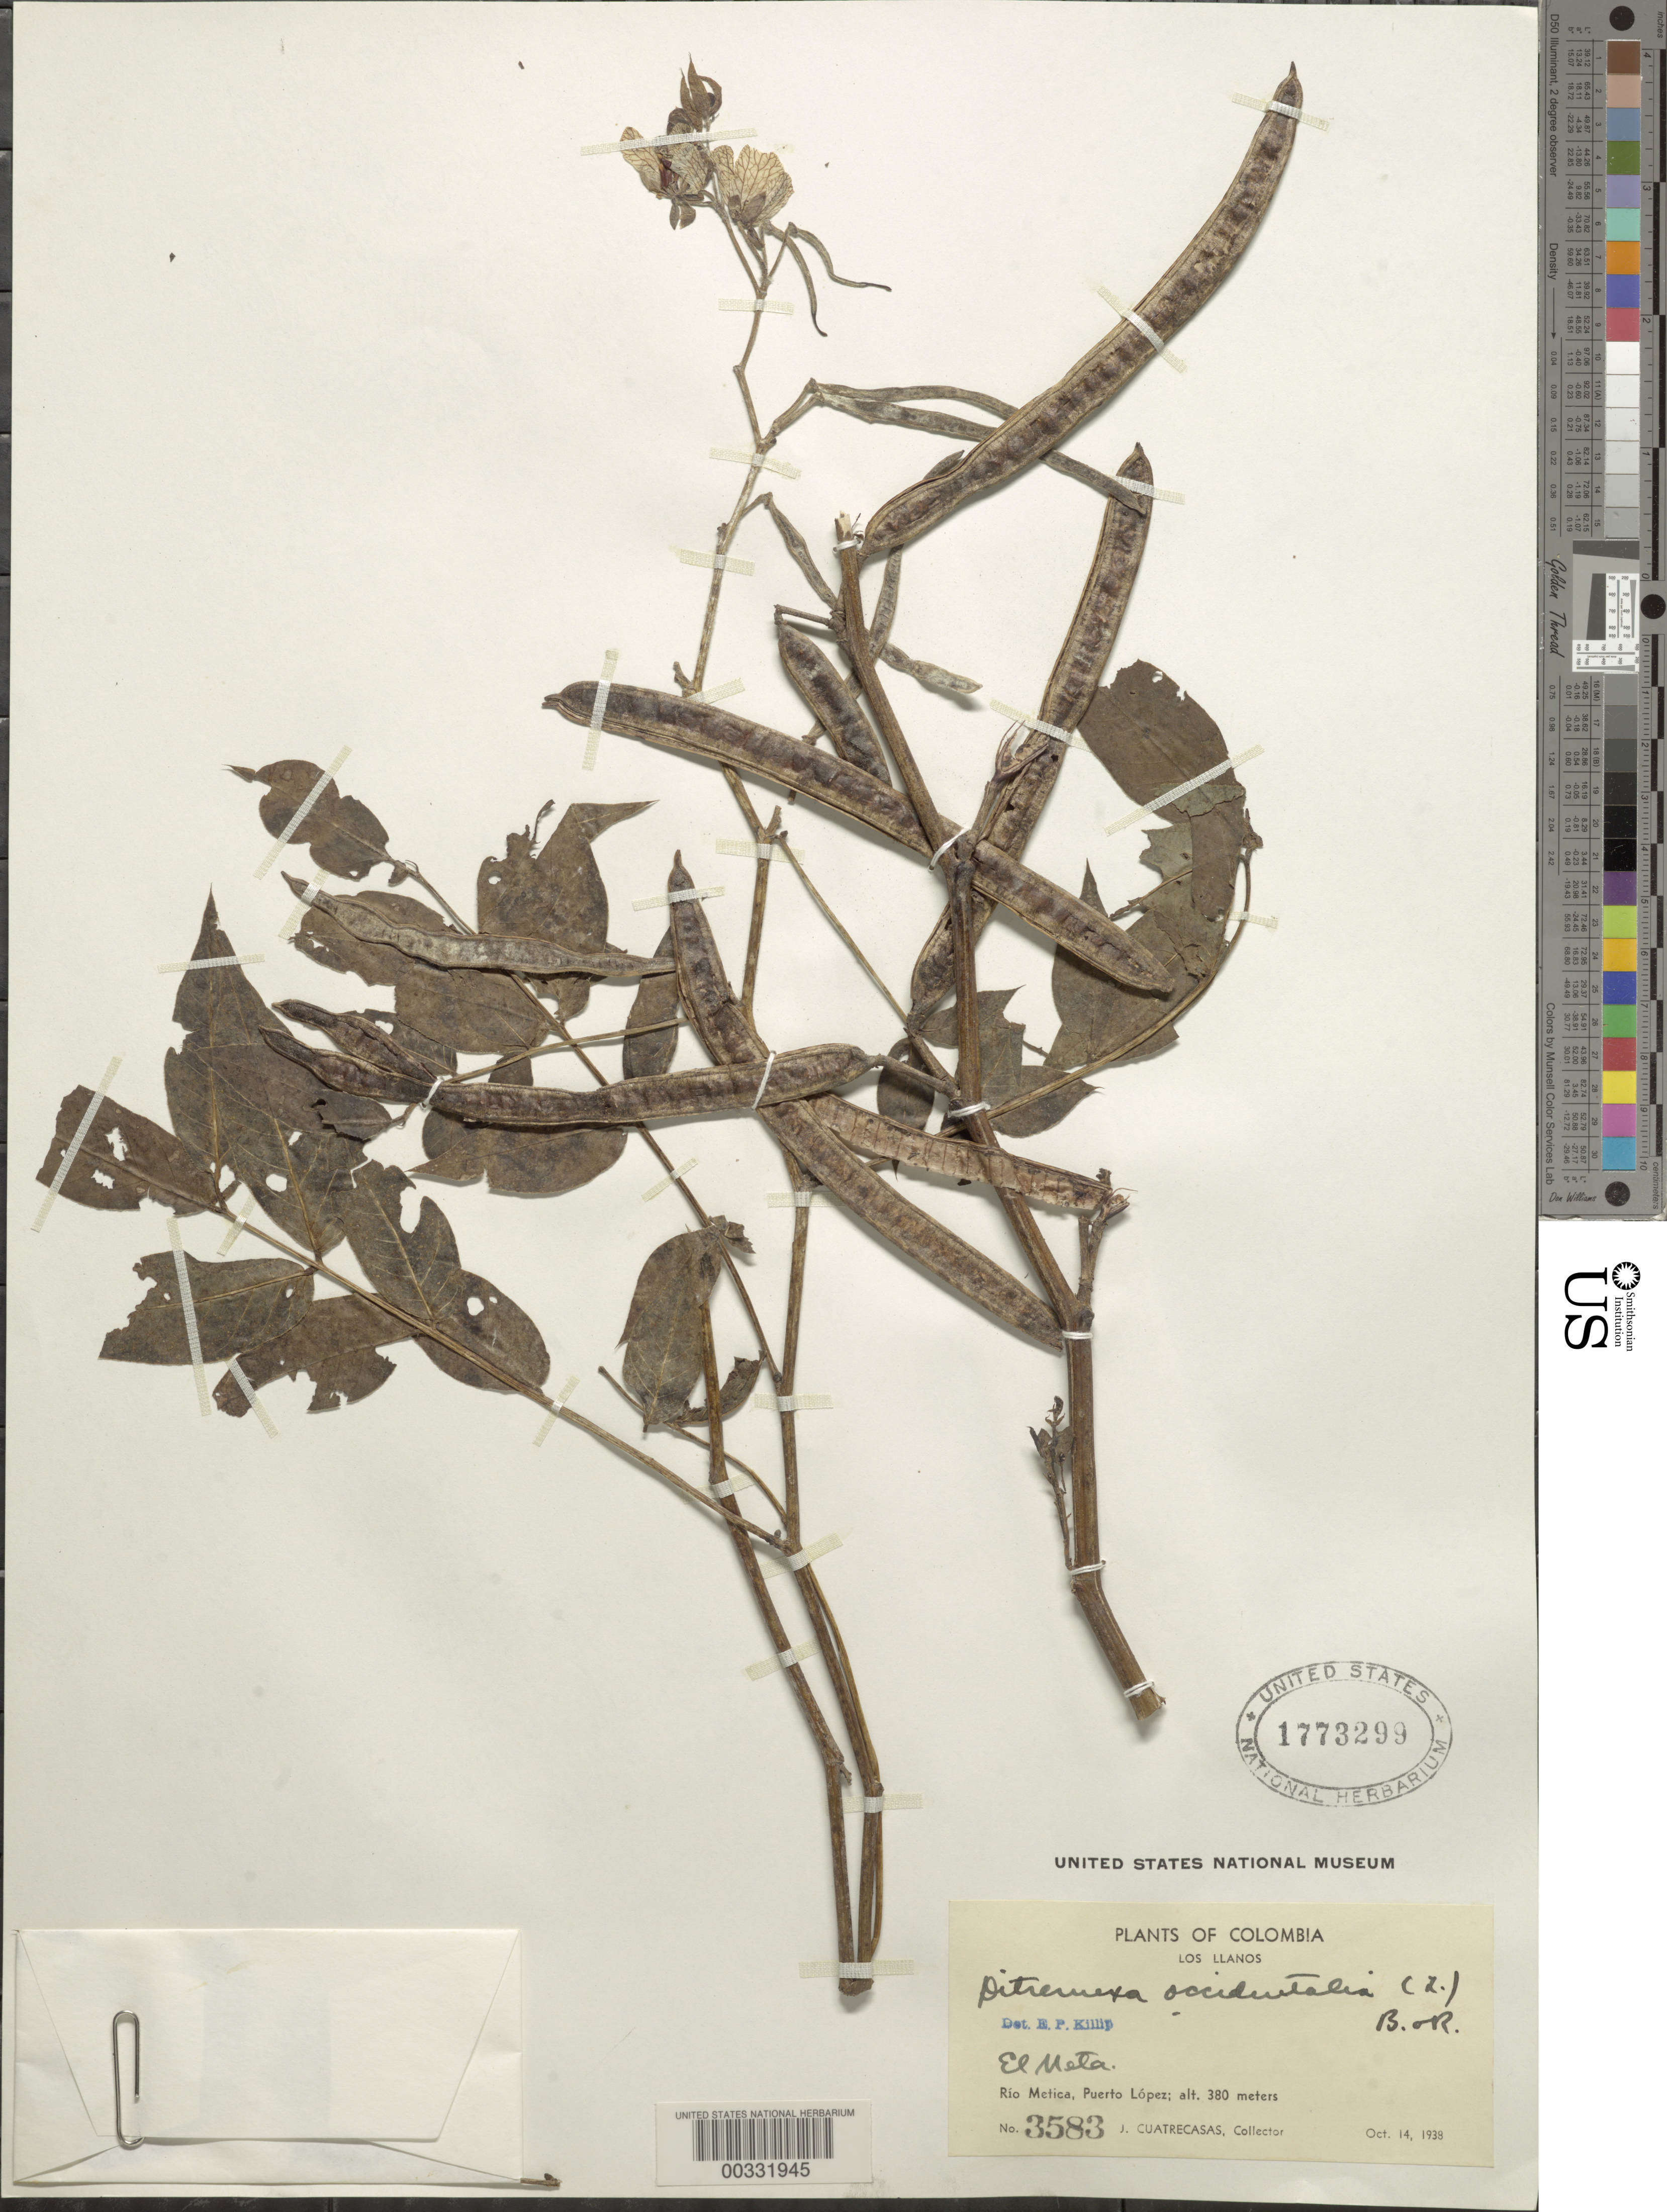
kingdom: Plantae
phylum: Tracheophyta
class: Magnoliopsida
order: Fabales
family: Fabaceae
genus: Senna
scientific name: Senna occidentalis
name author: (L.) Link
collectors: J. Cuatrecasas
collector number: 3583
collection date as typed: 14 Oct 1938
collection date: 1938-10-14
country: Colombia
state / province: Meta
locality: Rio Metica, Puerto Lopez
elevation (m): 380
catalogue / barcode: US 1773299